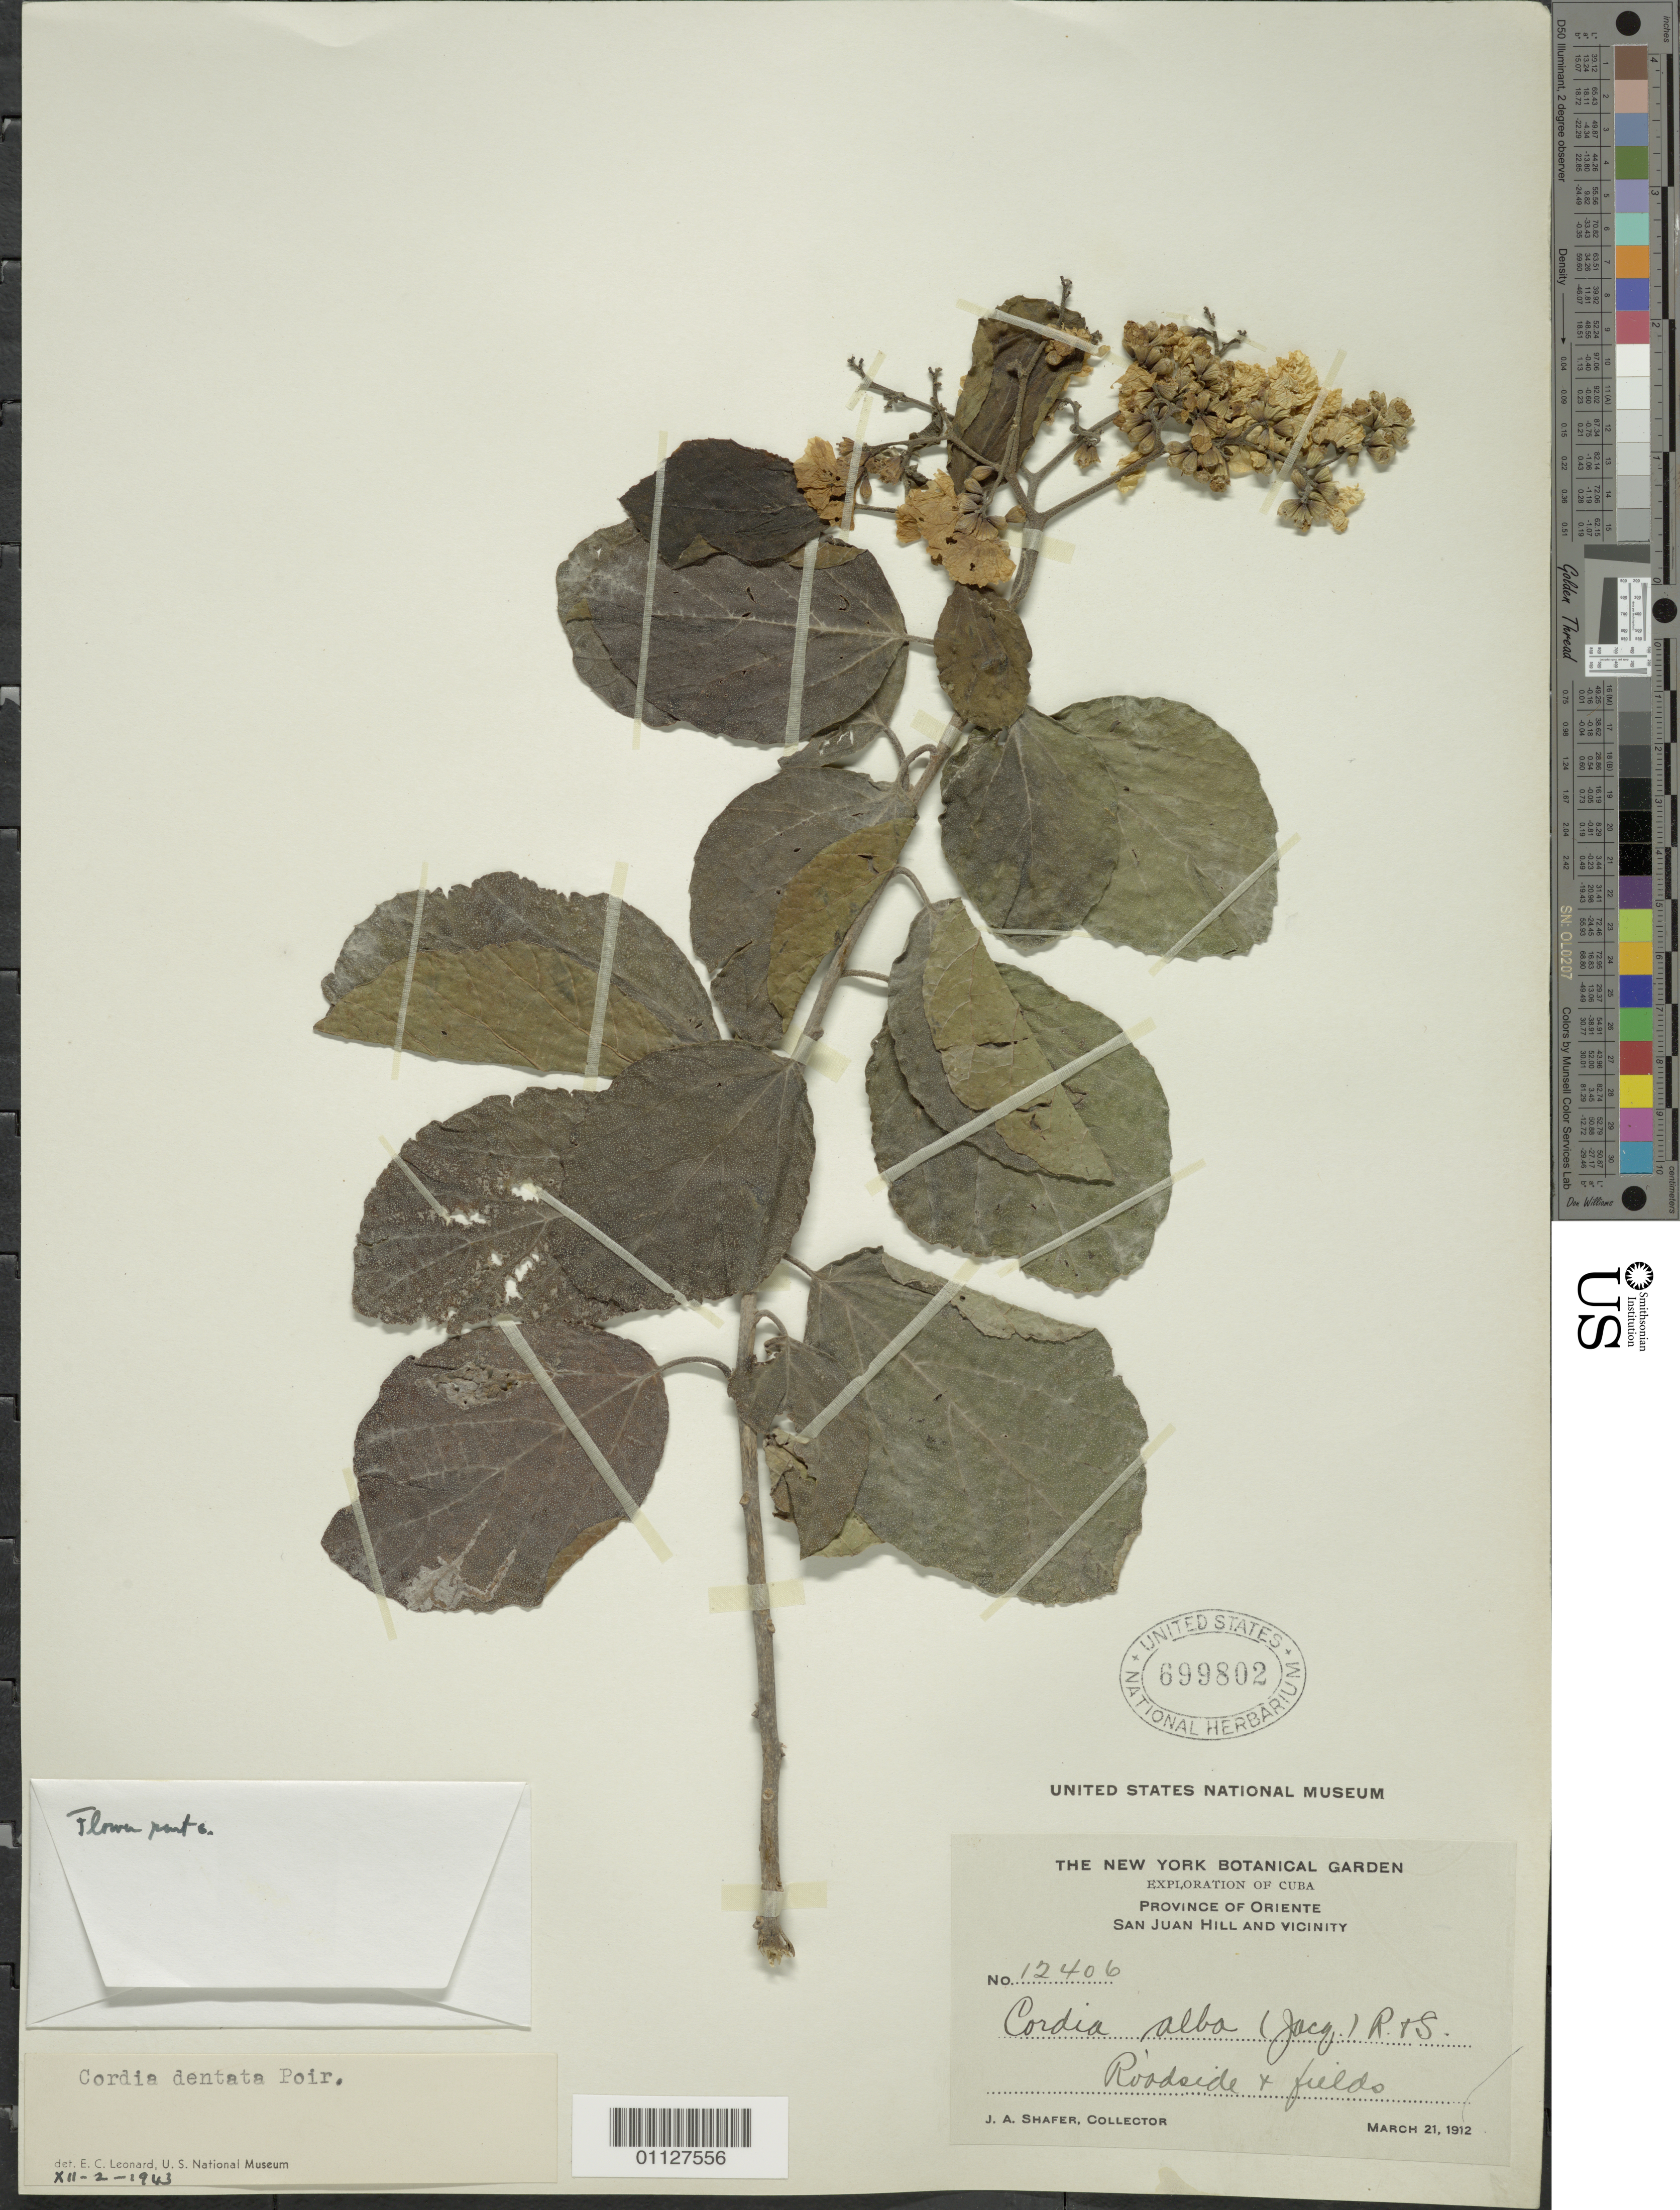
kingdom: Plantae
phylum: Tracheophyta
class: Magnoliopsida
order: Boraginales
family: Cordiaceae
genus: Cordia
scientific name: Cordia dentata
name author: Poir.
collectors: J. A. Shafer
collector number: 12406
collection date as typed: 21 Mar 1912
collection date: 1912-03-21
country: Cuba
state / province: Santiago de Cuba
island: Cuba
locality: San Juan Hill and vicinity Roadside + fields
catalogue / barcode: US 699802